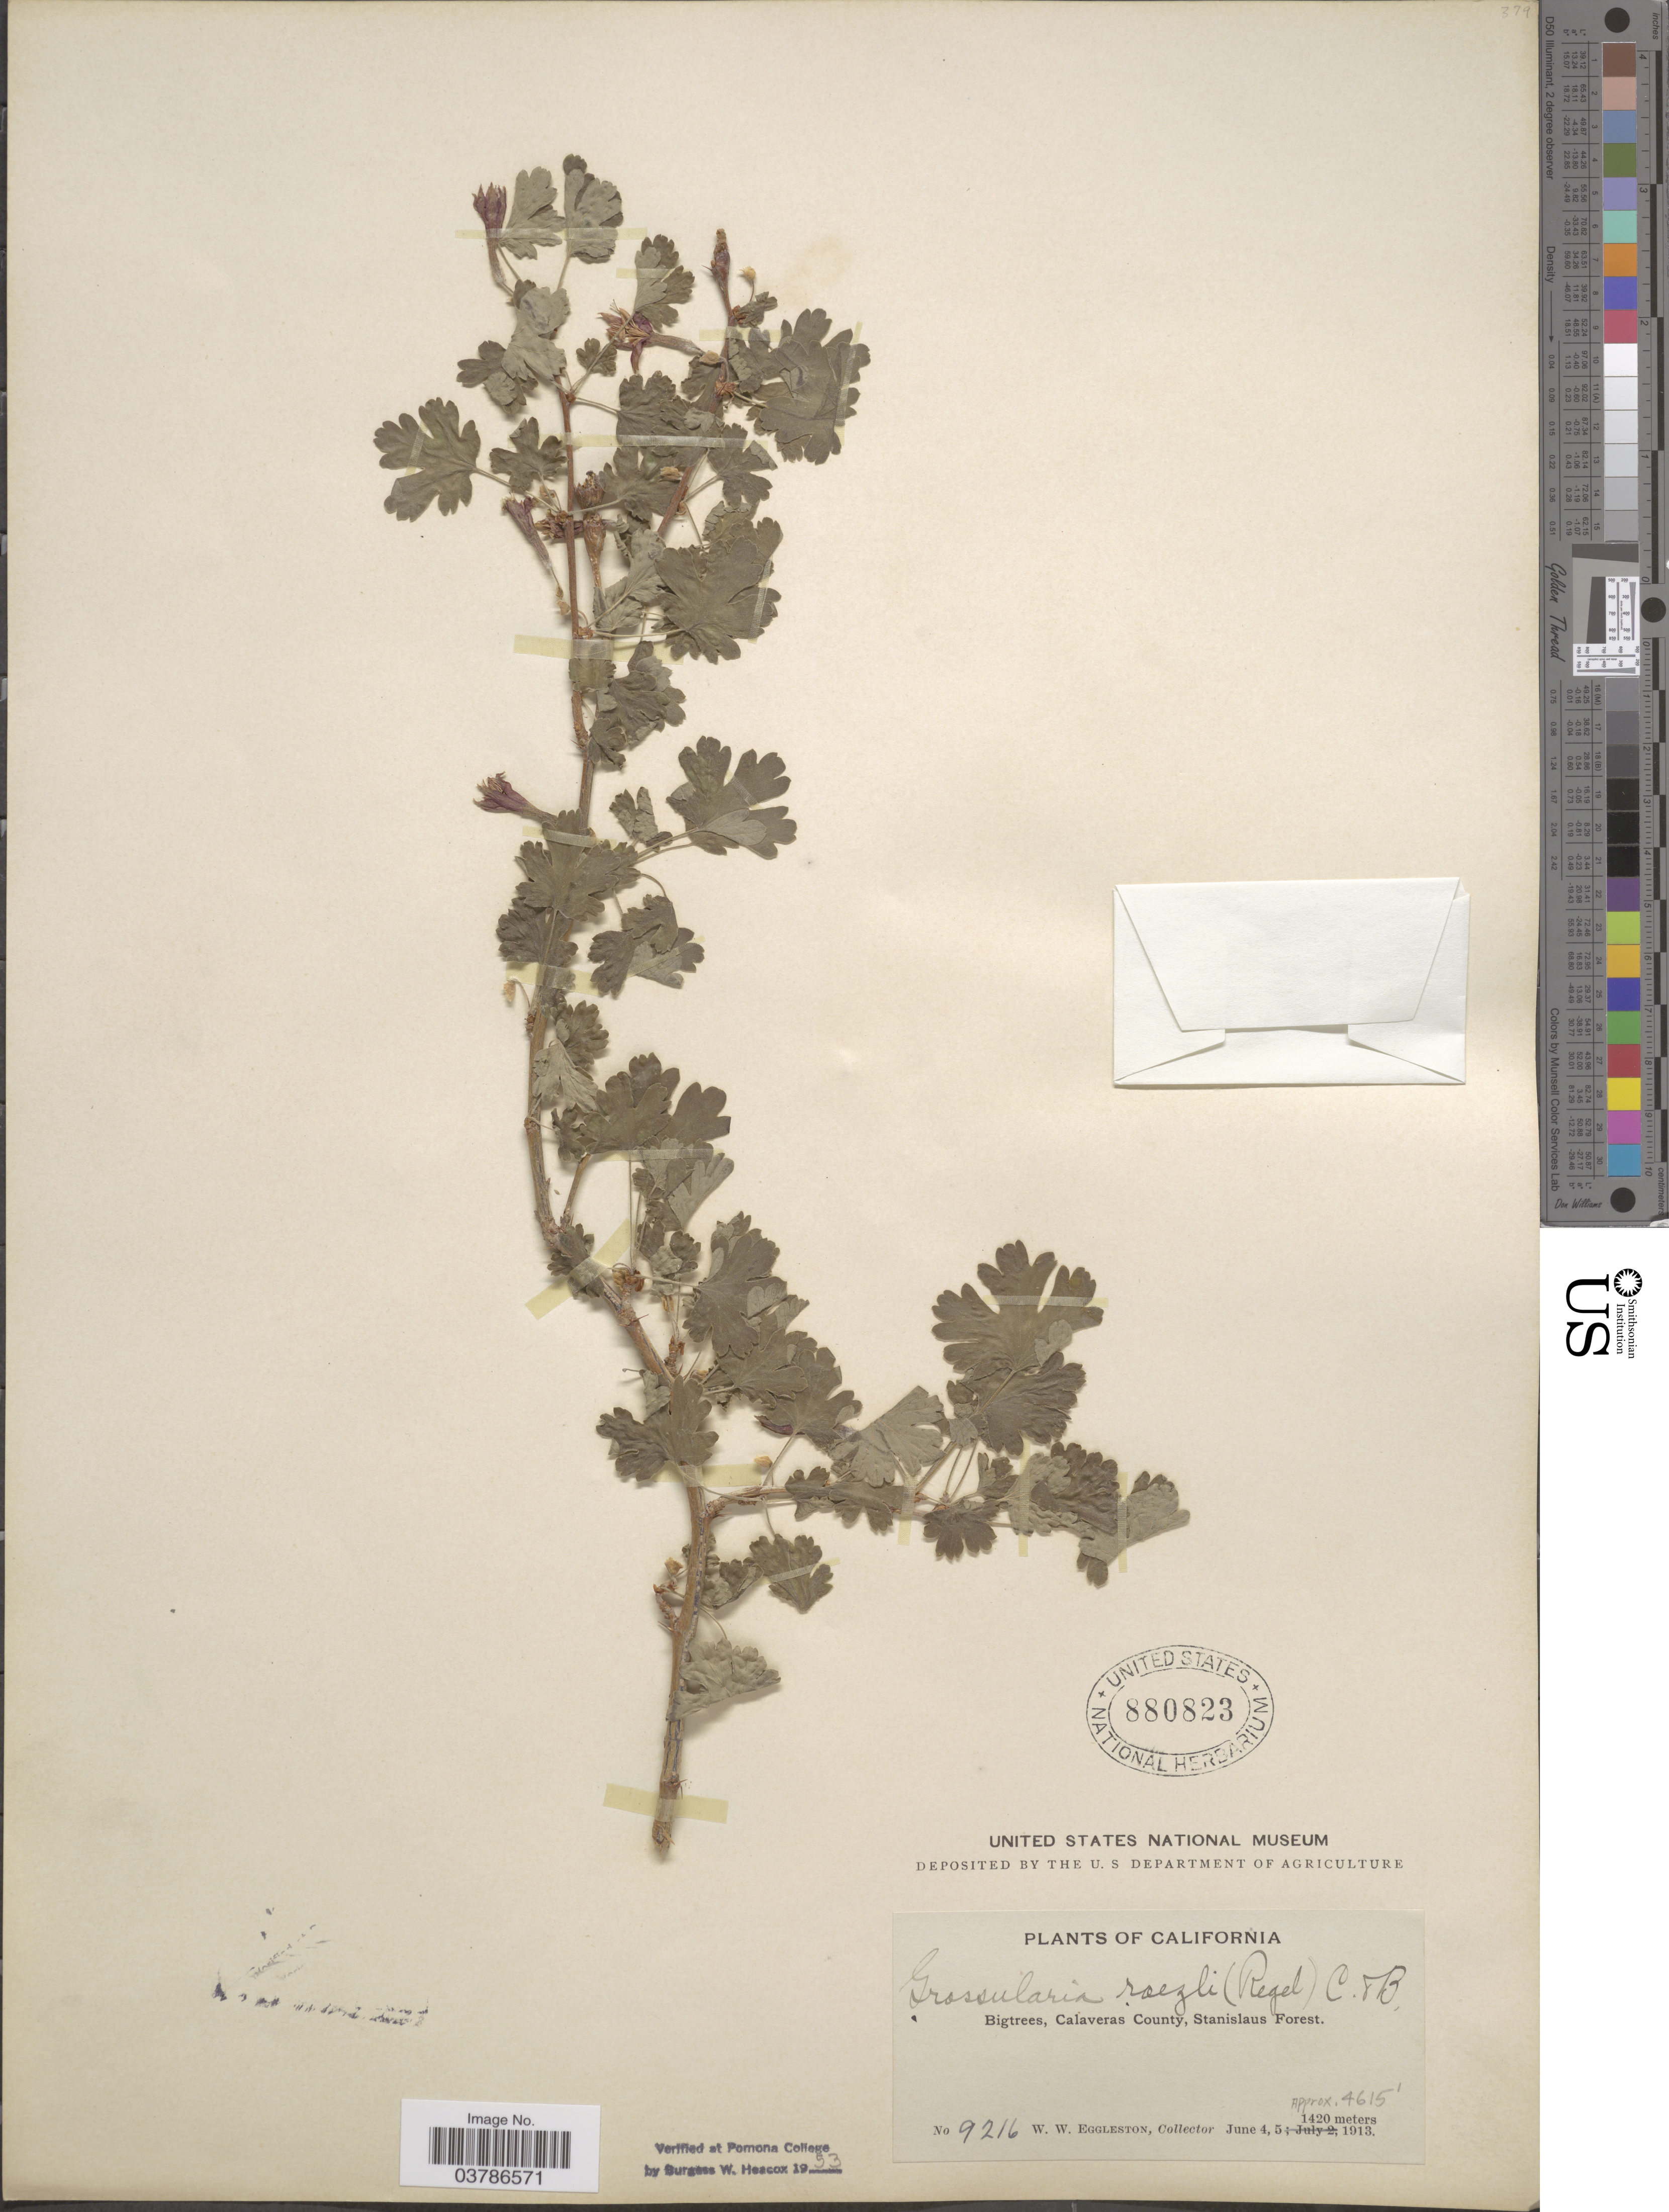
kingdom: Plantae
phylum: Tracheophyta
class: Magnoliopsida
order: Saxifragales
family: Grossulariaceae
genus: Ribes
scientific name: Ribes roezlii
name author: Regel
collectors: W. W. Eggleston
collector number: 9216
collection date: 1913-06-04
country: United States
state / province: California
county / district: Calaveras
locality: Bigtrees, Calaveras County, Stanislaus Forest.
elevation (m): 1407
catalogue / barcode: US 880823